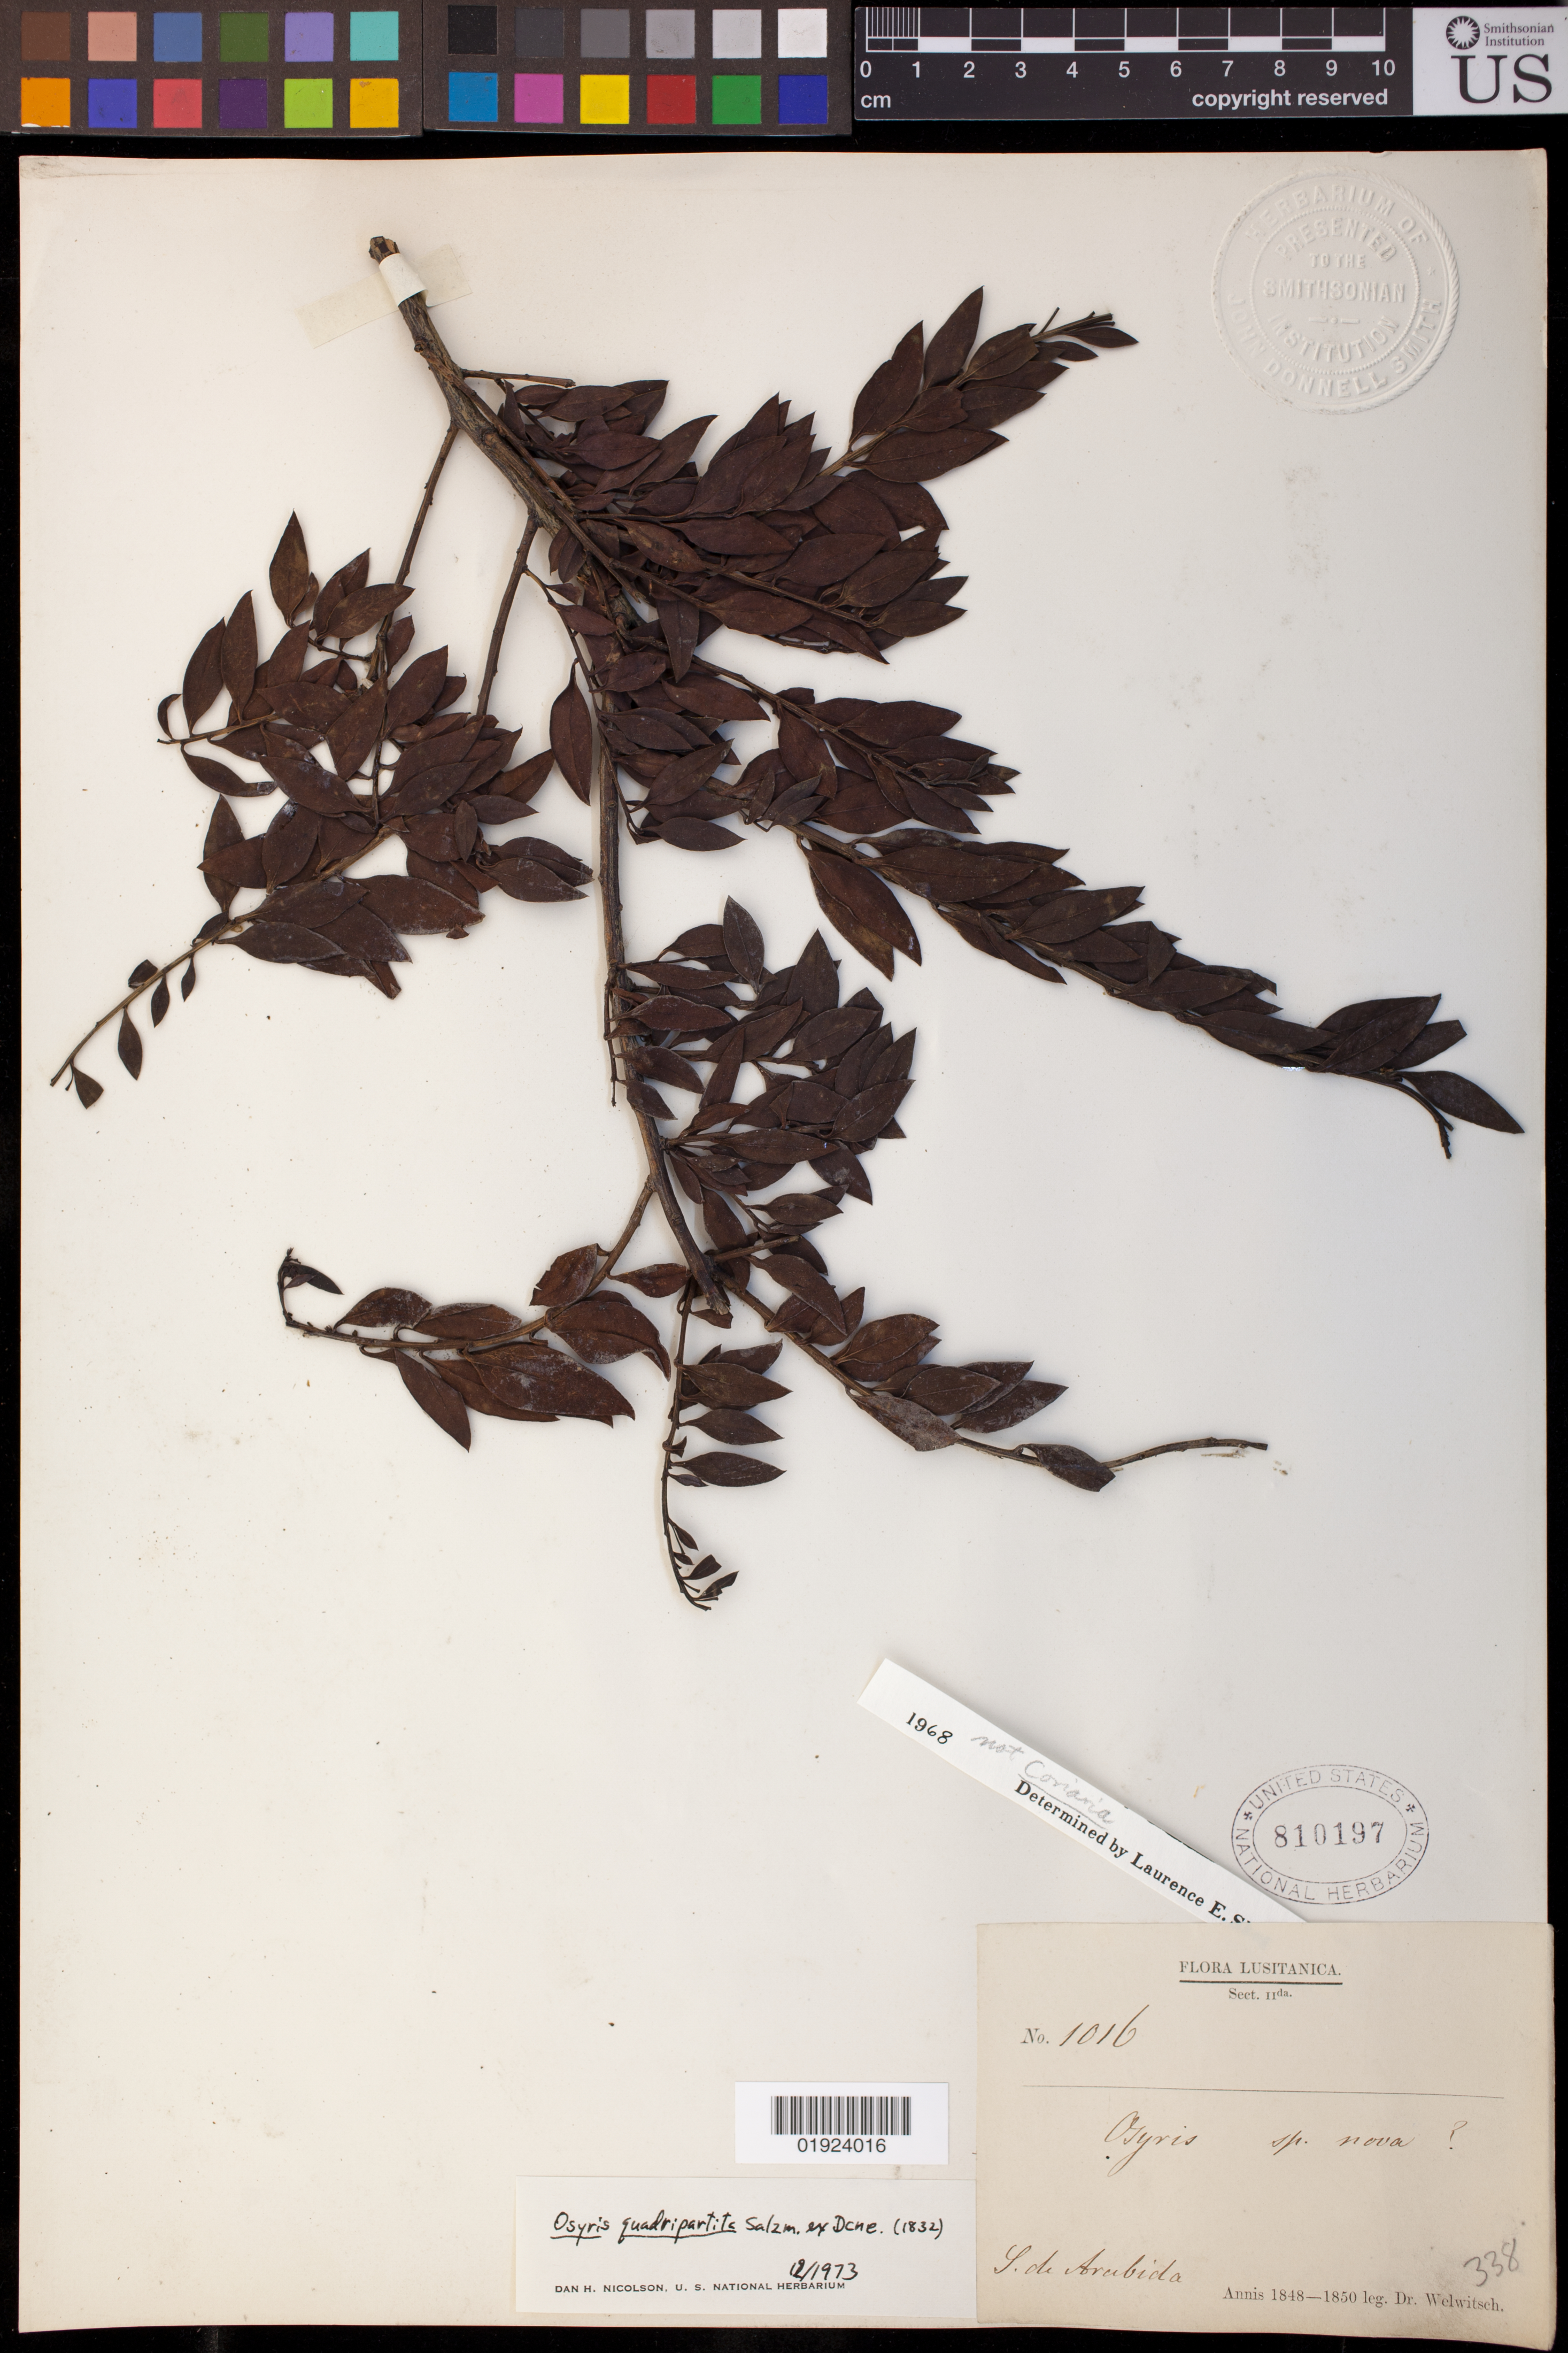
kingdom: Plantae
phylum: Tracheophyta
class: Magnoliopsida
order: Santalales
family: Santalaceae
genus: Osyris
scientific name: Osyris quadripartita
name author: Salzm. ex Decne.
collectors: F. M. Welwitsch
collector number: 1016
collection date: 1848/1850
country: Portugal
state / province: Azores (Aut. Reg.)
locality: S. de Arabida [Arrabida]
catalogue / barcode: US 810197